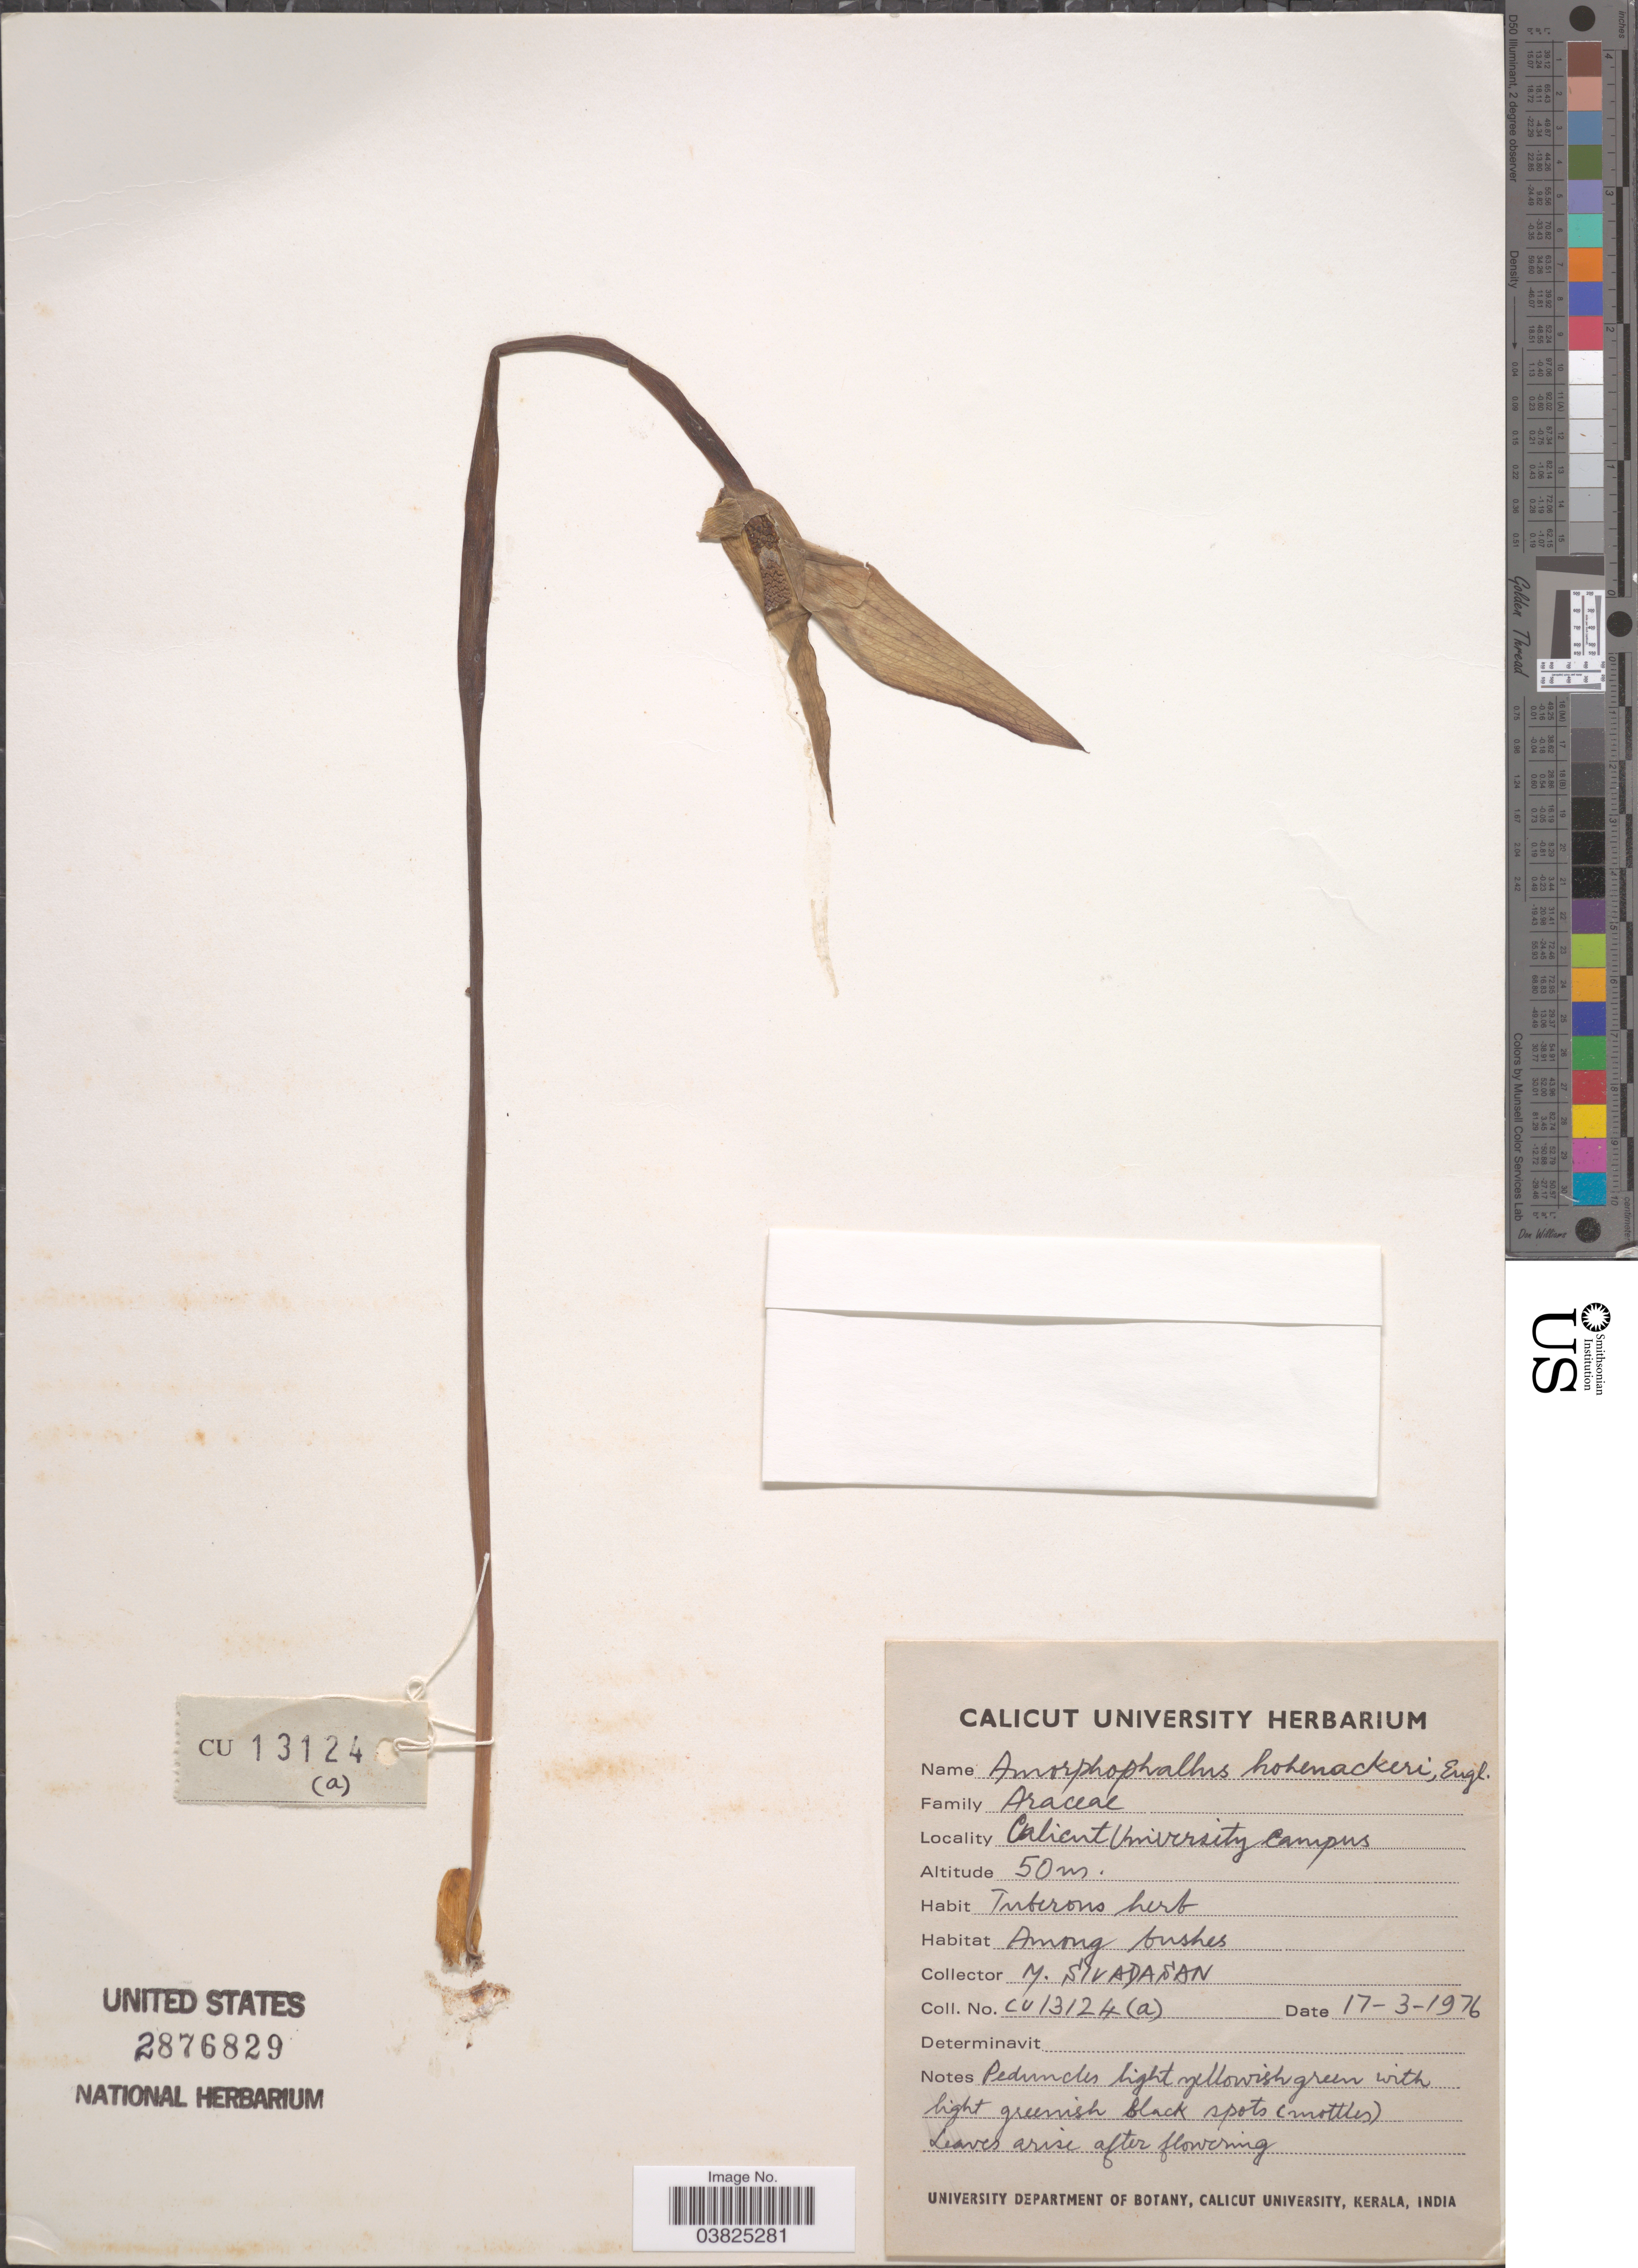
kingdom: Plantae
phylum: Tracheophyta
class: Liliopsida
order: Alismatales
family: Araceae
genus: Amorphophallus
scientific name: Amorphophallus hohenackeri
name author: (Schott) Engl. & Gehrm.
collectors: M. Sivadasan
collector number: CU 13124 (a)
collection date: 1976-03-17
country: India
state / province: Kerala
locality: Calicut University Campus.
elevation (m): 50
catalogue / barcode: US 2876829